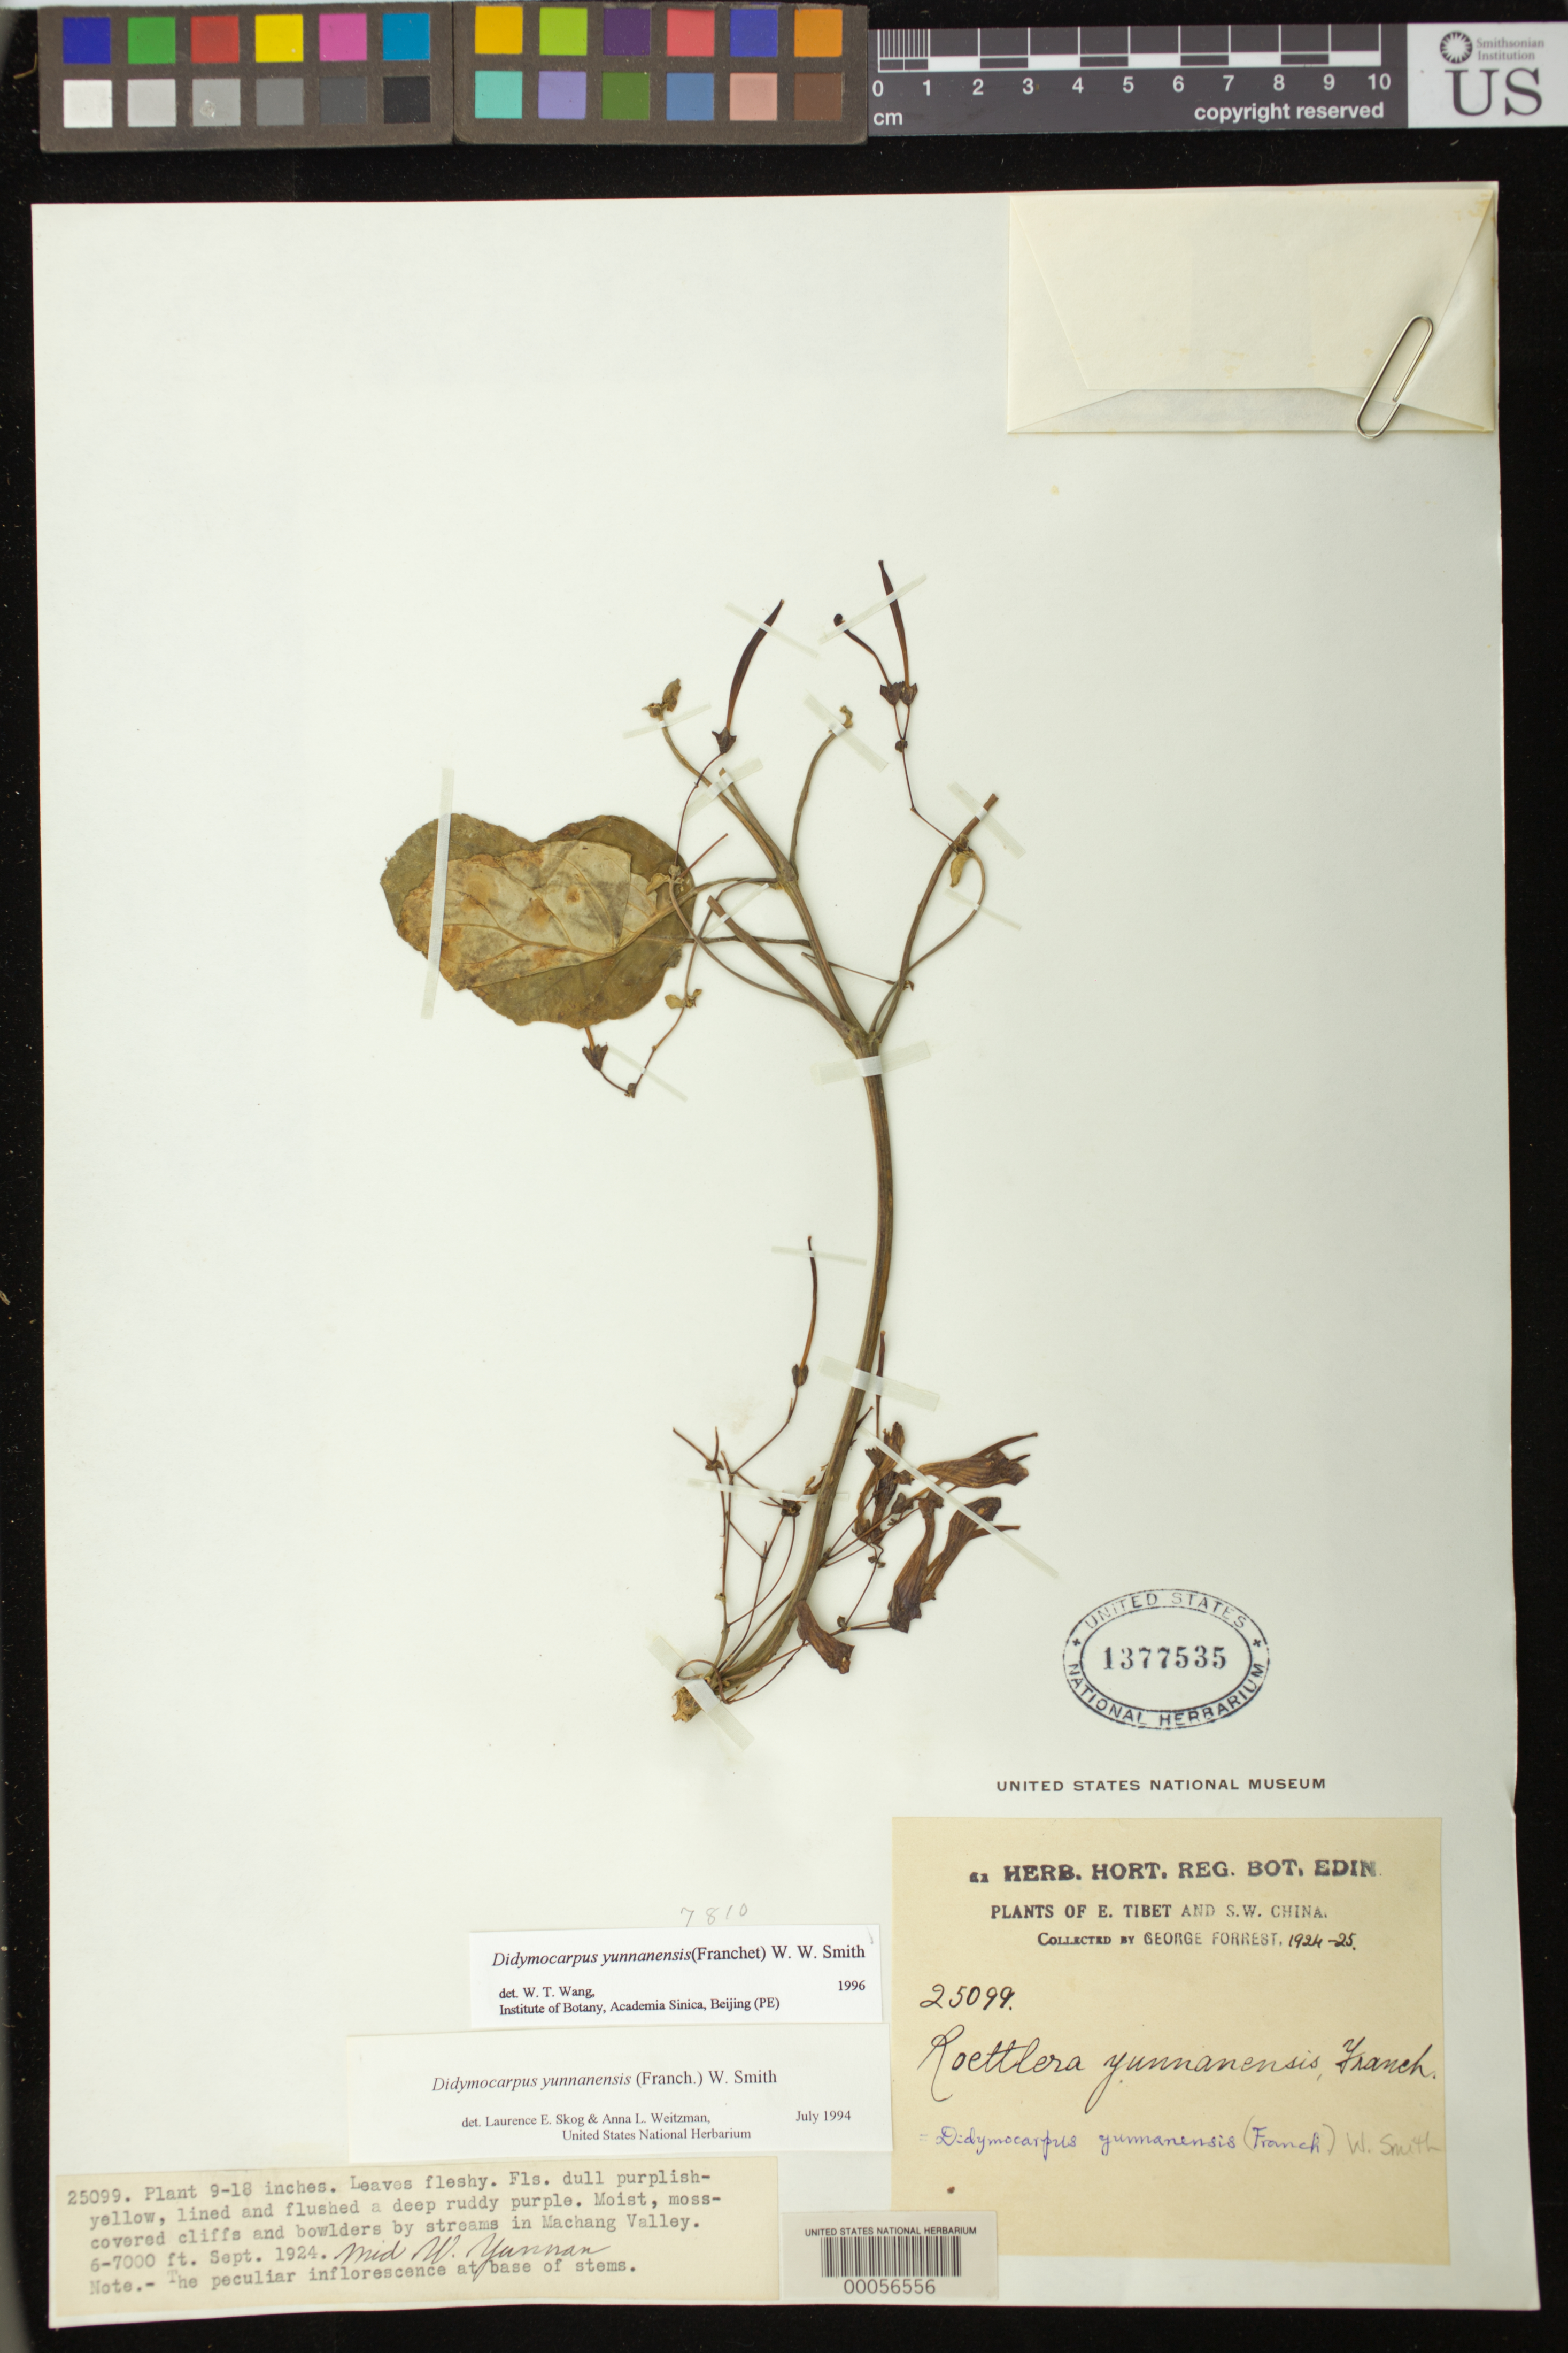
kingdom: Plantae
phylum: Tracheophyta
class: Magnoliopsida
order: Lamiales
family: Gesneriaceae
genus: Didymocarpus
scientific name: Didymocarpus yunnanensis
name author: (Franch.) W.W. Sm.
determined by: Wang, W. T.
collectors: G. Forrest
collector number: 25099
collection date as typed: Sep 1924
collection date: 1924-09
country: China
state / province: Yunnan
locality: Machang Valley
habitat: Moist, moss-covered cliffs and boulders by streams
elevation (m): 1829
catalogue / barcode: US 1377535